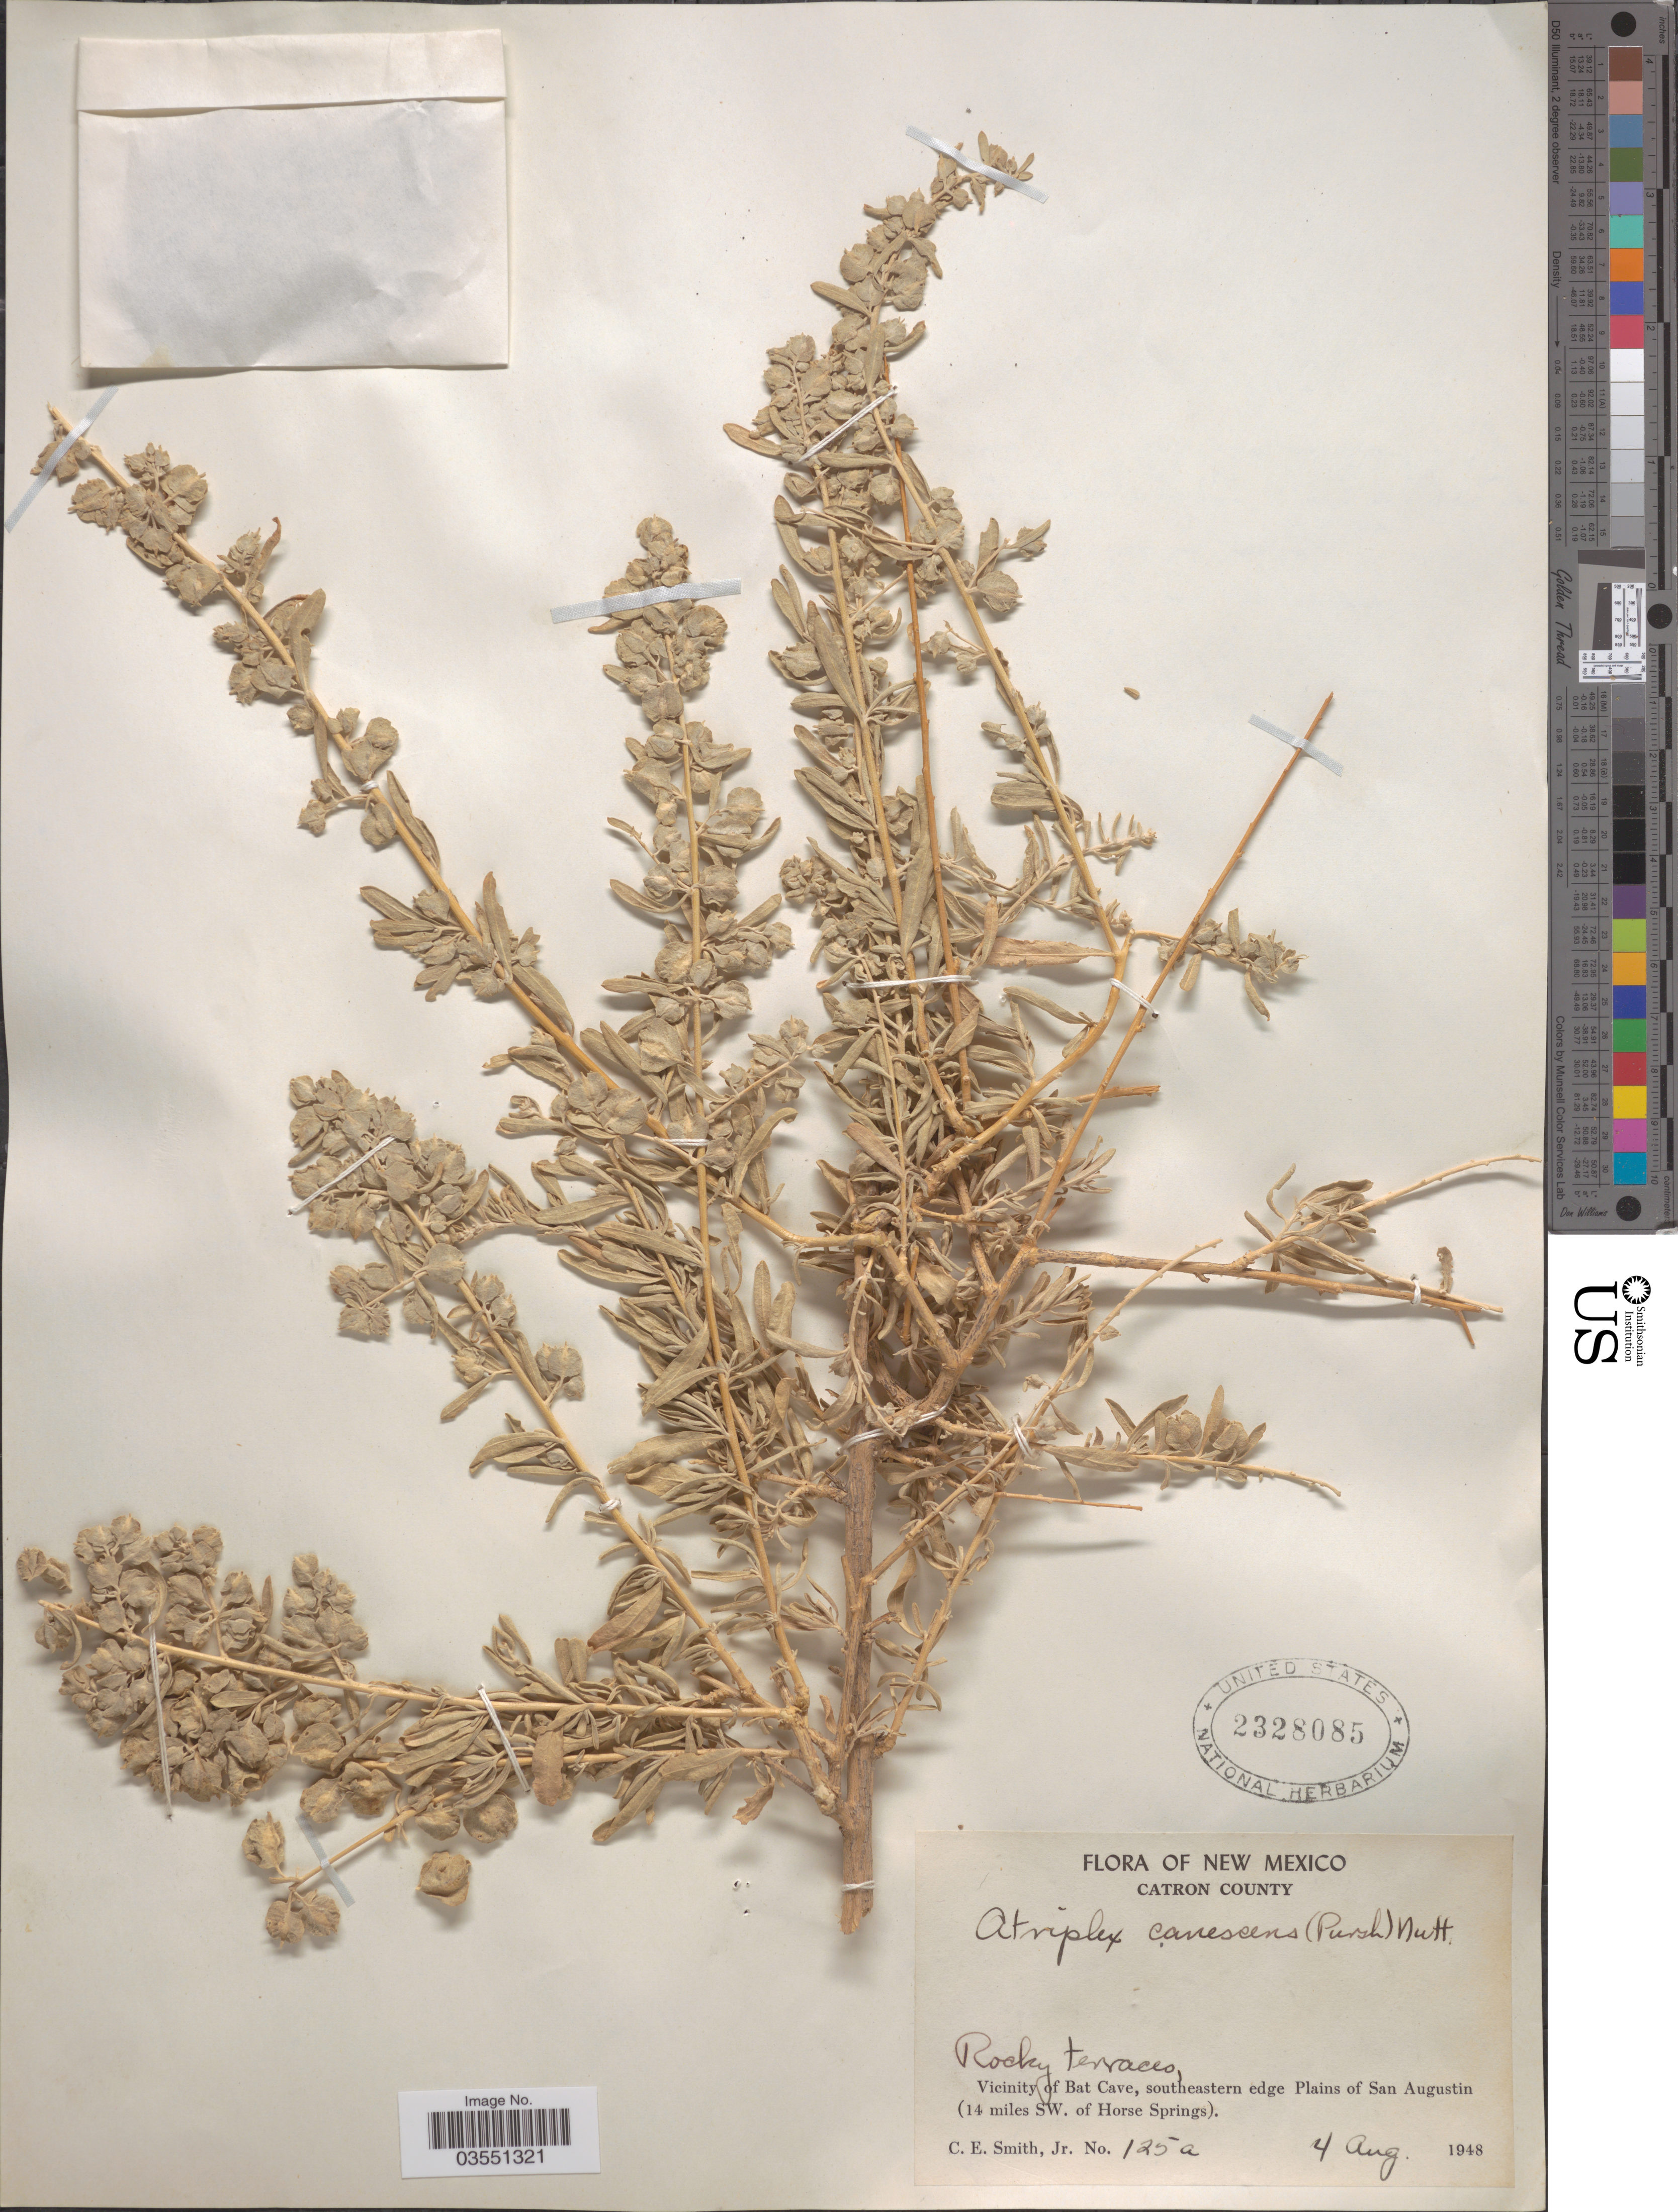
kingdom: Plantae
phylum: Tracheophyta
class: Magnoliopsida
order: Caryophyllales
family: Amaranthaceae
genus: Atriplex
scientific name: Atriplex canescens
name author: (Pursh) Nutt.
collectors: C. E. Smith Jr.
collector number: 125a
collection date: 1948-08-04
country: United States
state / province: New Mexico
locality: Catron County. Vicinity of Bat Cave, southeastern edge Plains of San Augustin (14 miles SW. of Horse Springs).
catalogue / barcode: US 2328085